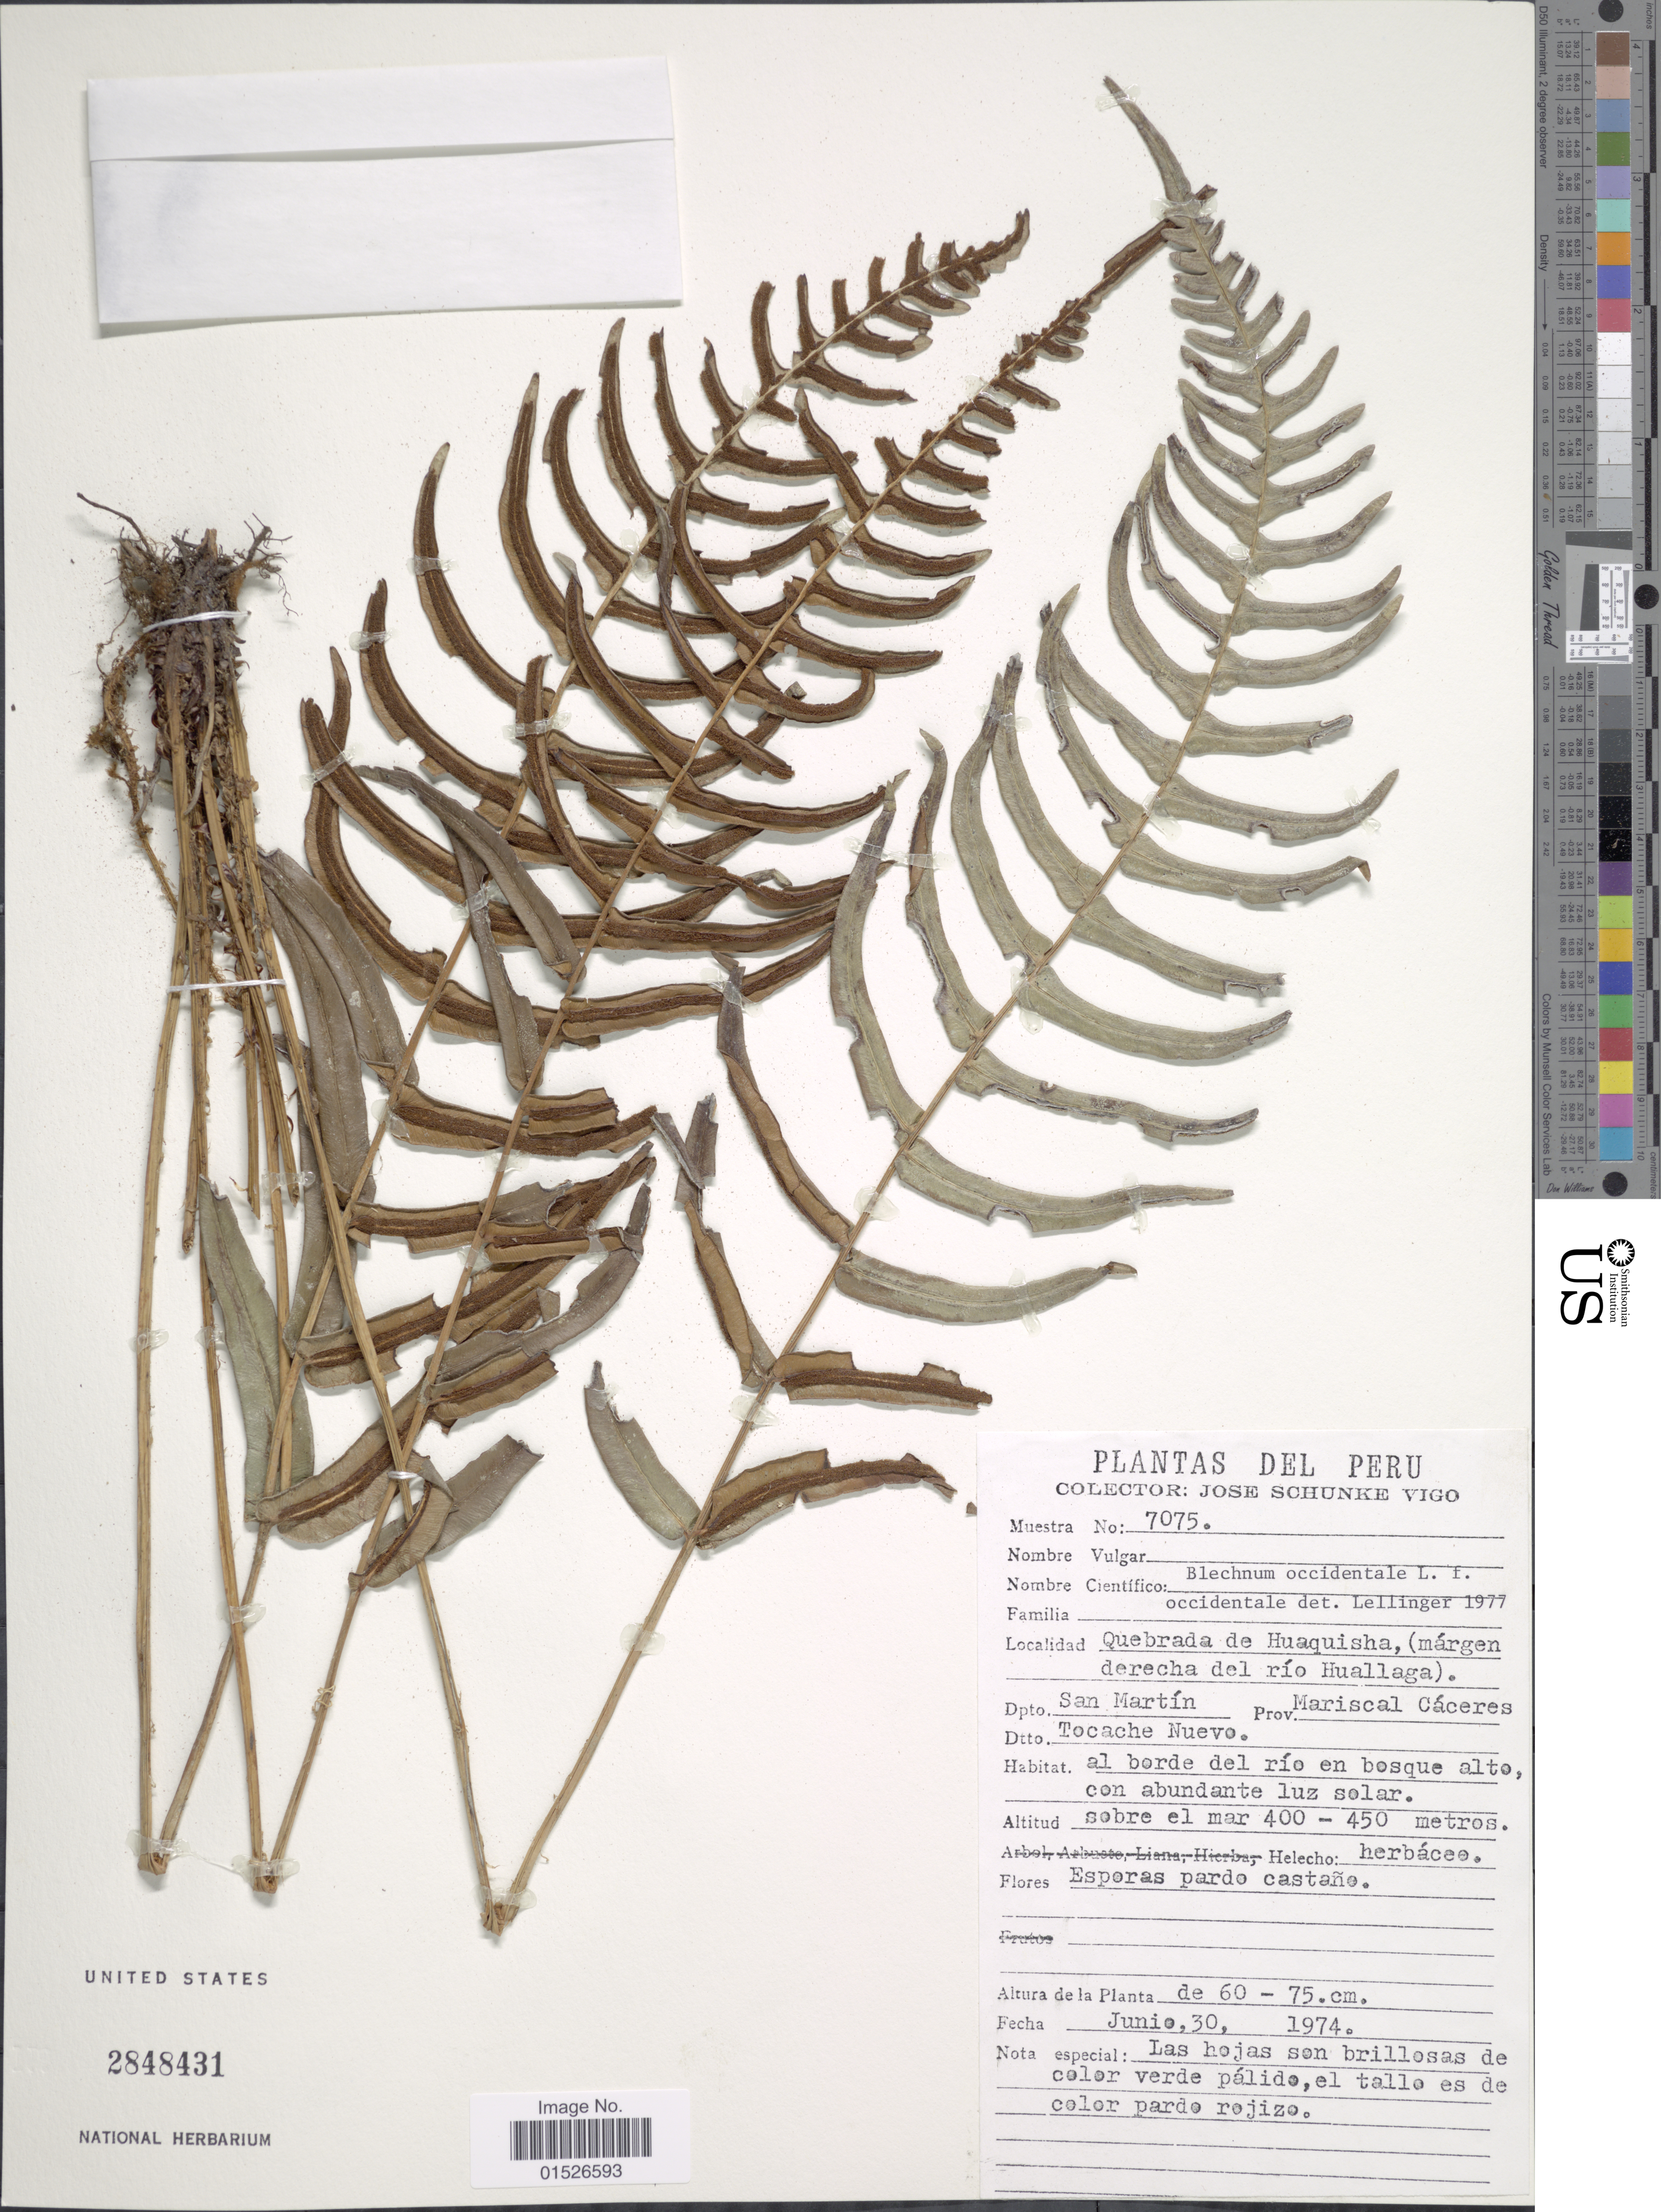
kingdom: Plantae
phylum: Tracheophyta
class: Polypodiopsida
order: Polypodiales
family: Blechnaceae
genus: Blechnum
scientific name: Blechnum occidentale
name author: L.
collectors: J. Schunke Vigo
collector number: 7075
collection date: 1974-06-30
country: Peru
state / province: San Martín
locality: Quebrada de Huaquisja, ( margen derecha del rio Huallaga). Dpto. San Martin, Prov. Mariscal Caceres. Dtto. Tocache Nuevo.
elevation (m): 400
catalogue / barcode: US 2848431